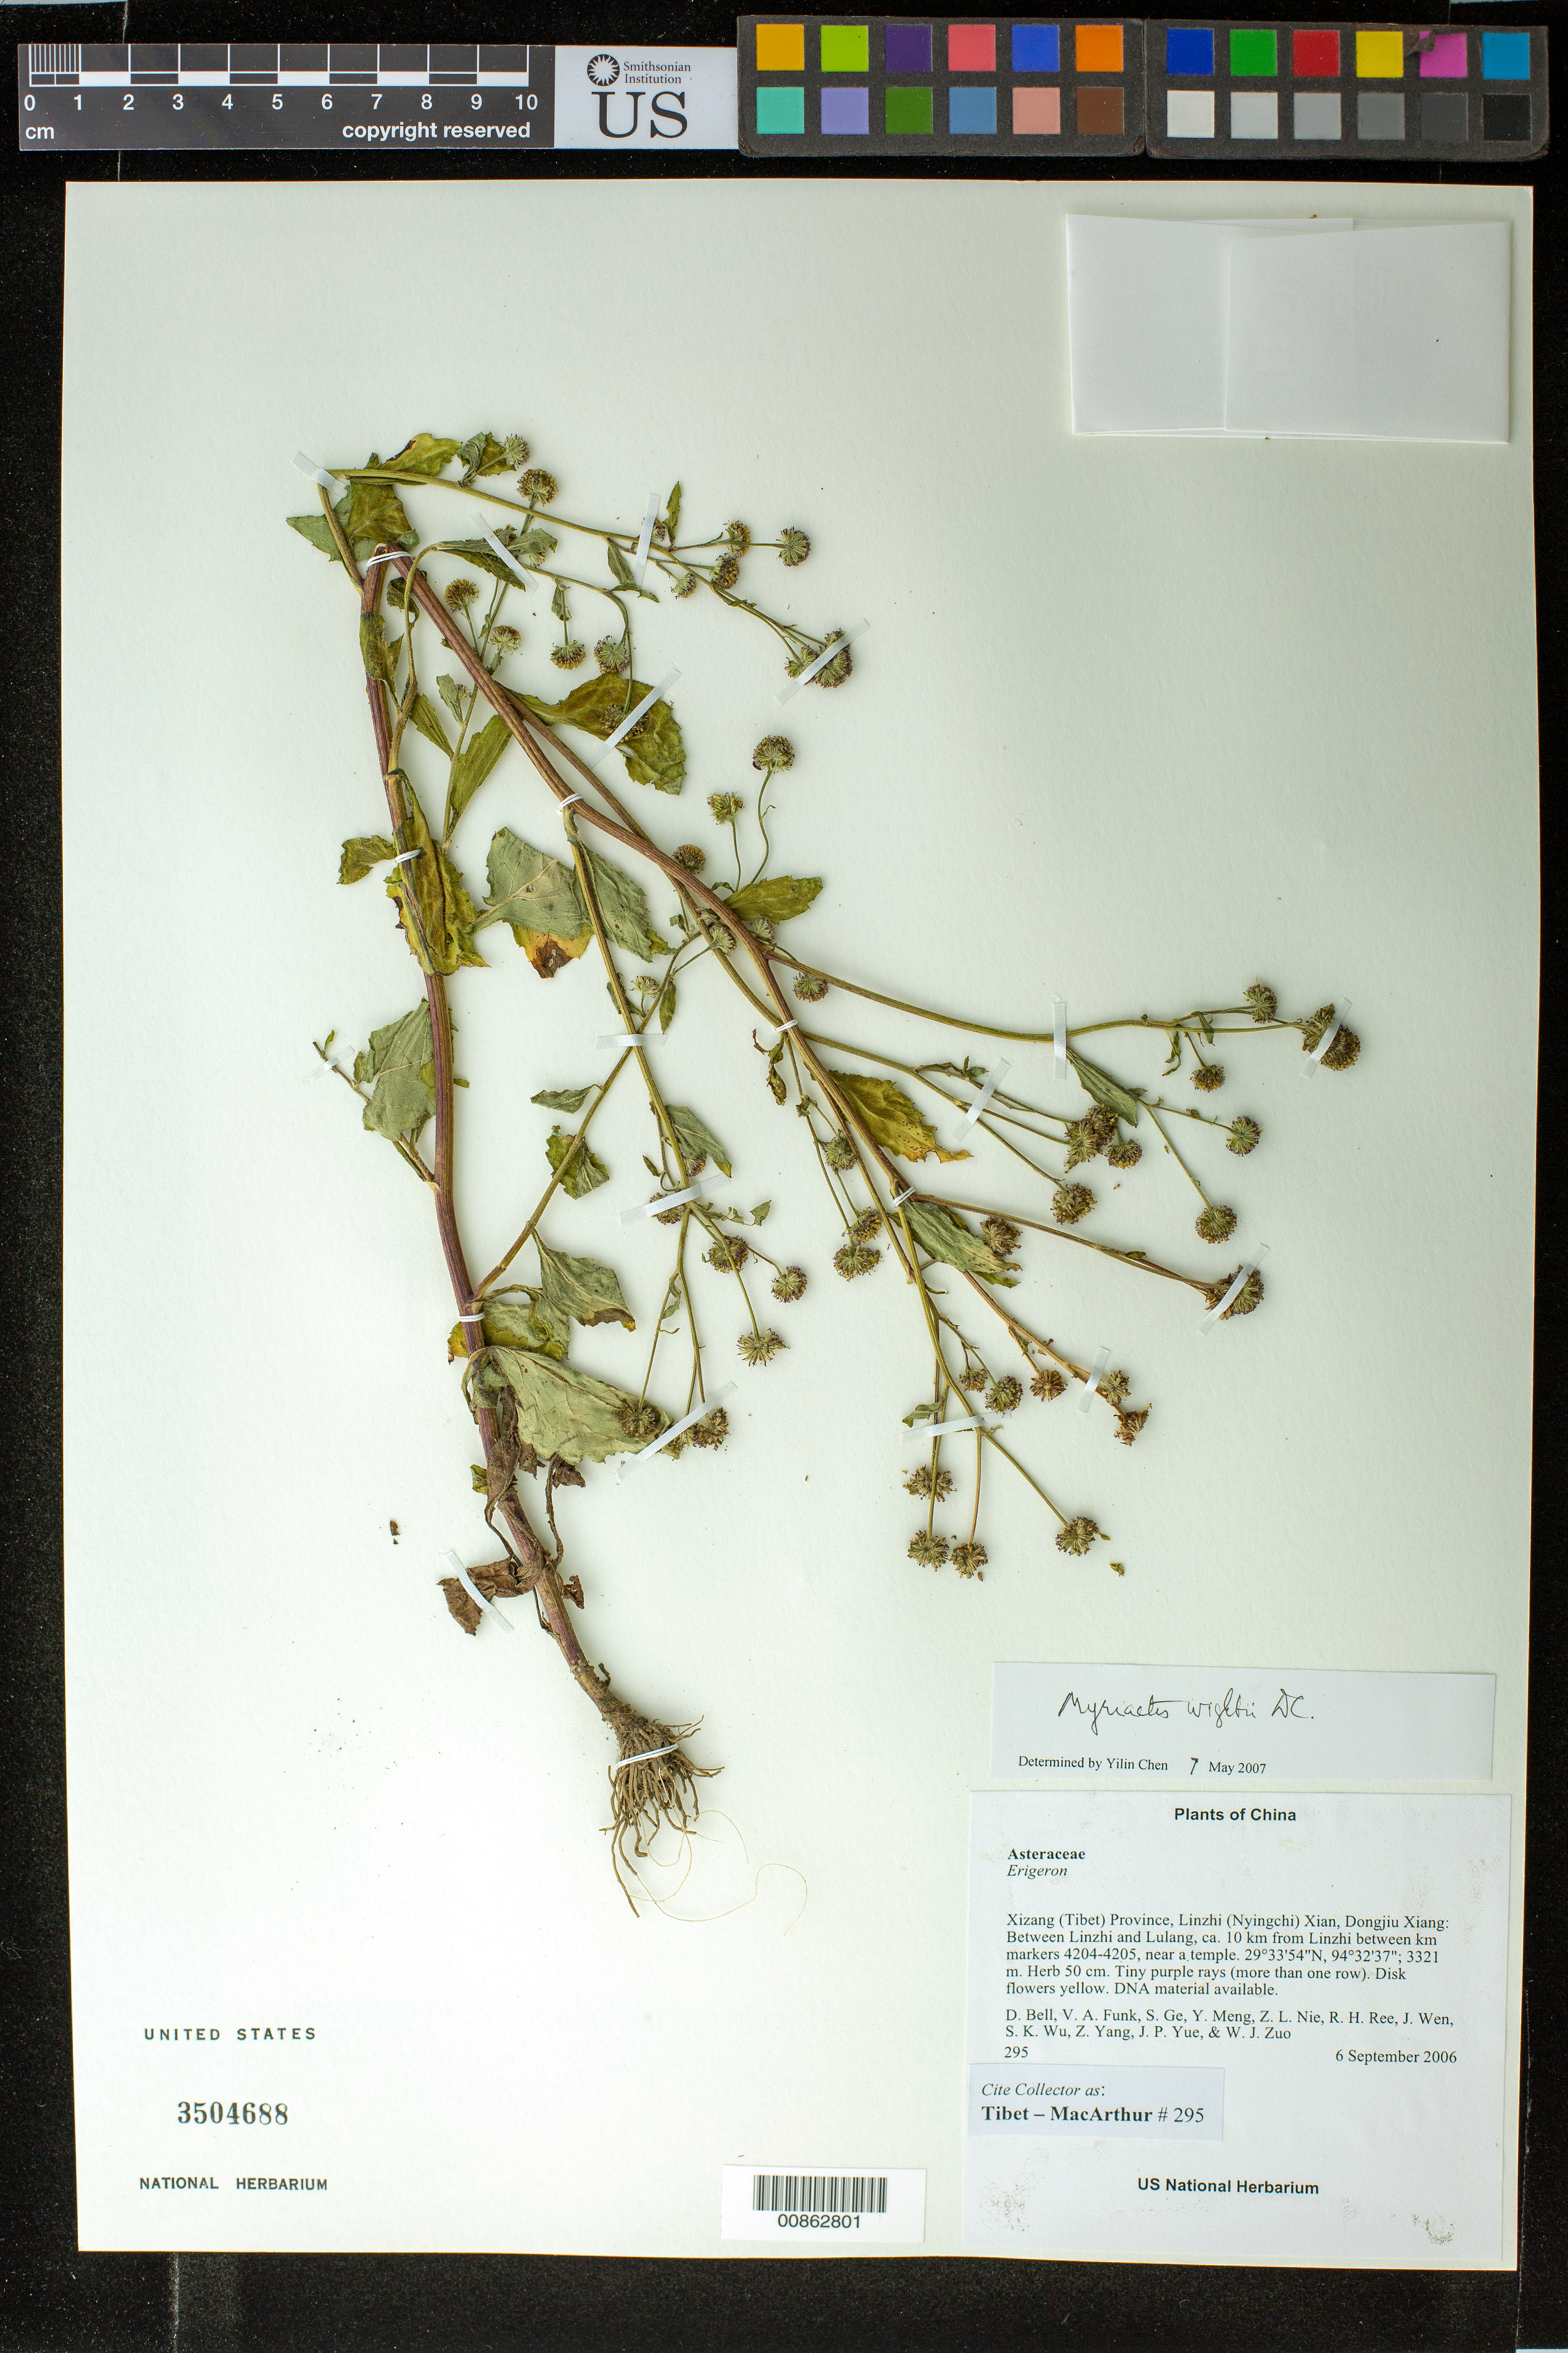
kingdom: Plantae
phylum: Tracheophyta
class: Magnoliopsida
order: Asterales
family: Asteraceae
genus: Myriactis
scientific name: Myriactis wightii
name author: DC.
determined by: Yilin Chen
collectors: Tibet-MacArthur, D. A. Bell, V. Funk, S. Ge, Y. Meng, Z. Nie, R. Ree, J. Wen, S. K. Wu, Z. Yang, J. Yue & W. Zuo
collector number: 295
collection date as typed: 06 Sep 2006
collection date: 2006-09-06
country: China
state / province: Xizang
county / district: Linzhi (Nyingchi) Xian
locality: Dongjiu Xiang. Between Linzhi and Lulang, ca. 10 km from Linzhi between km markers 4204-4205, near a temple.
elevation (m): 3321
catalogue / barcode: US 3504688